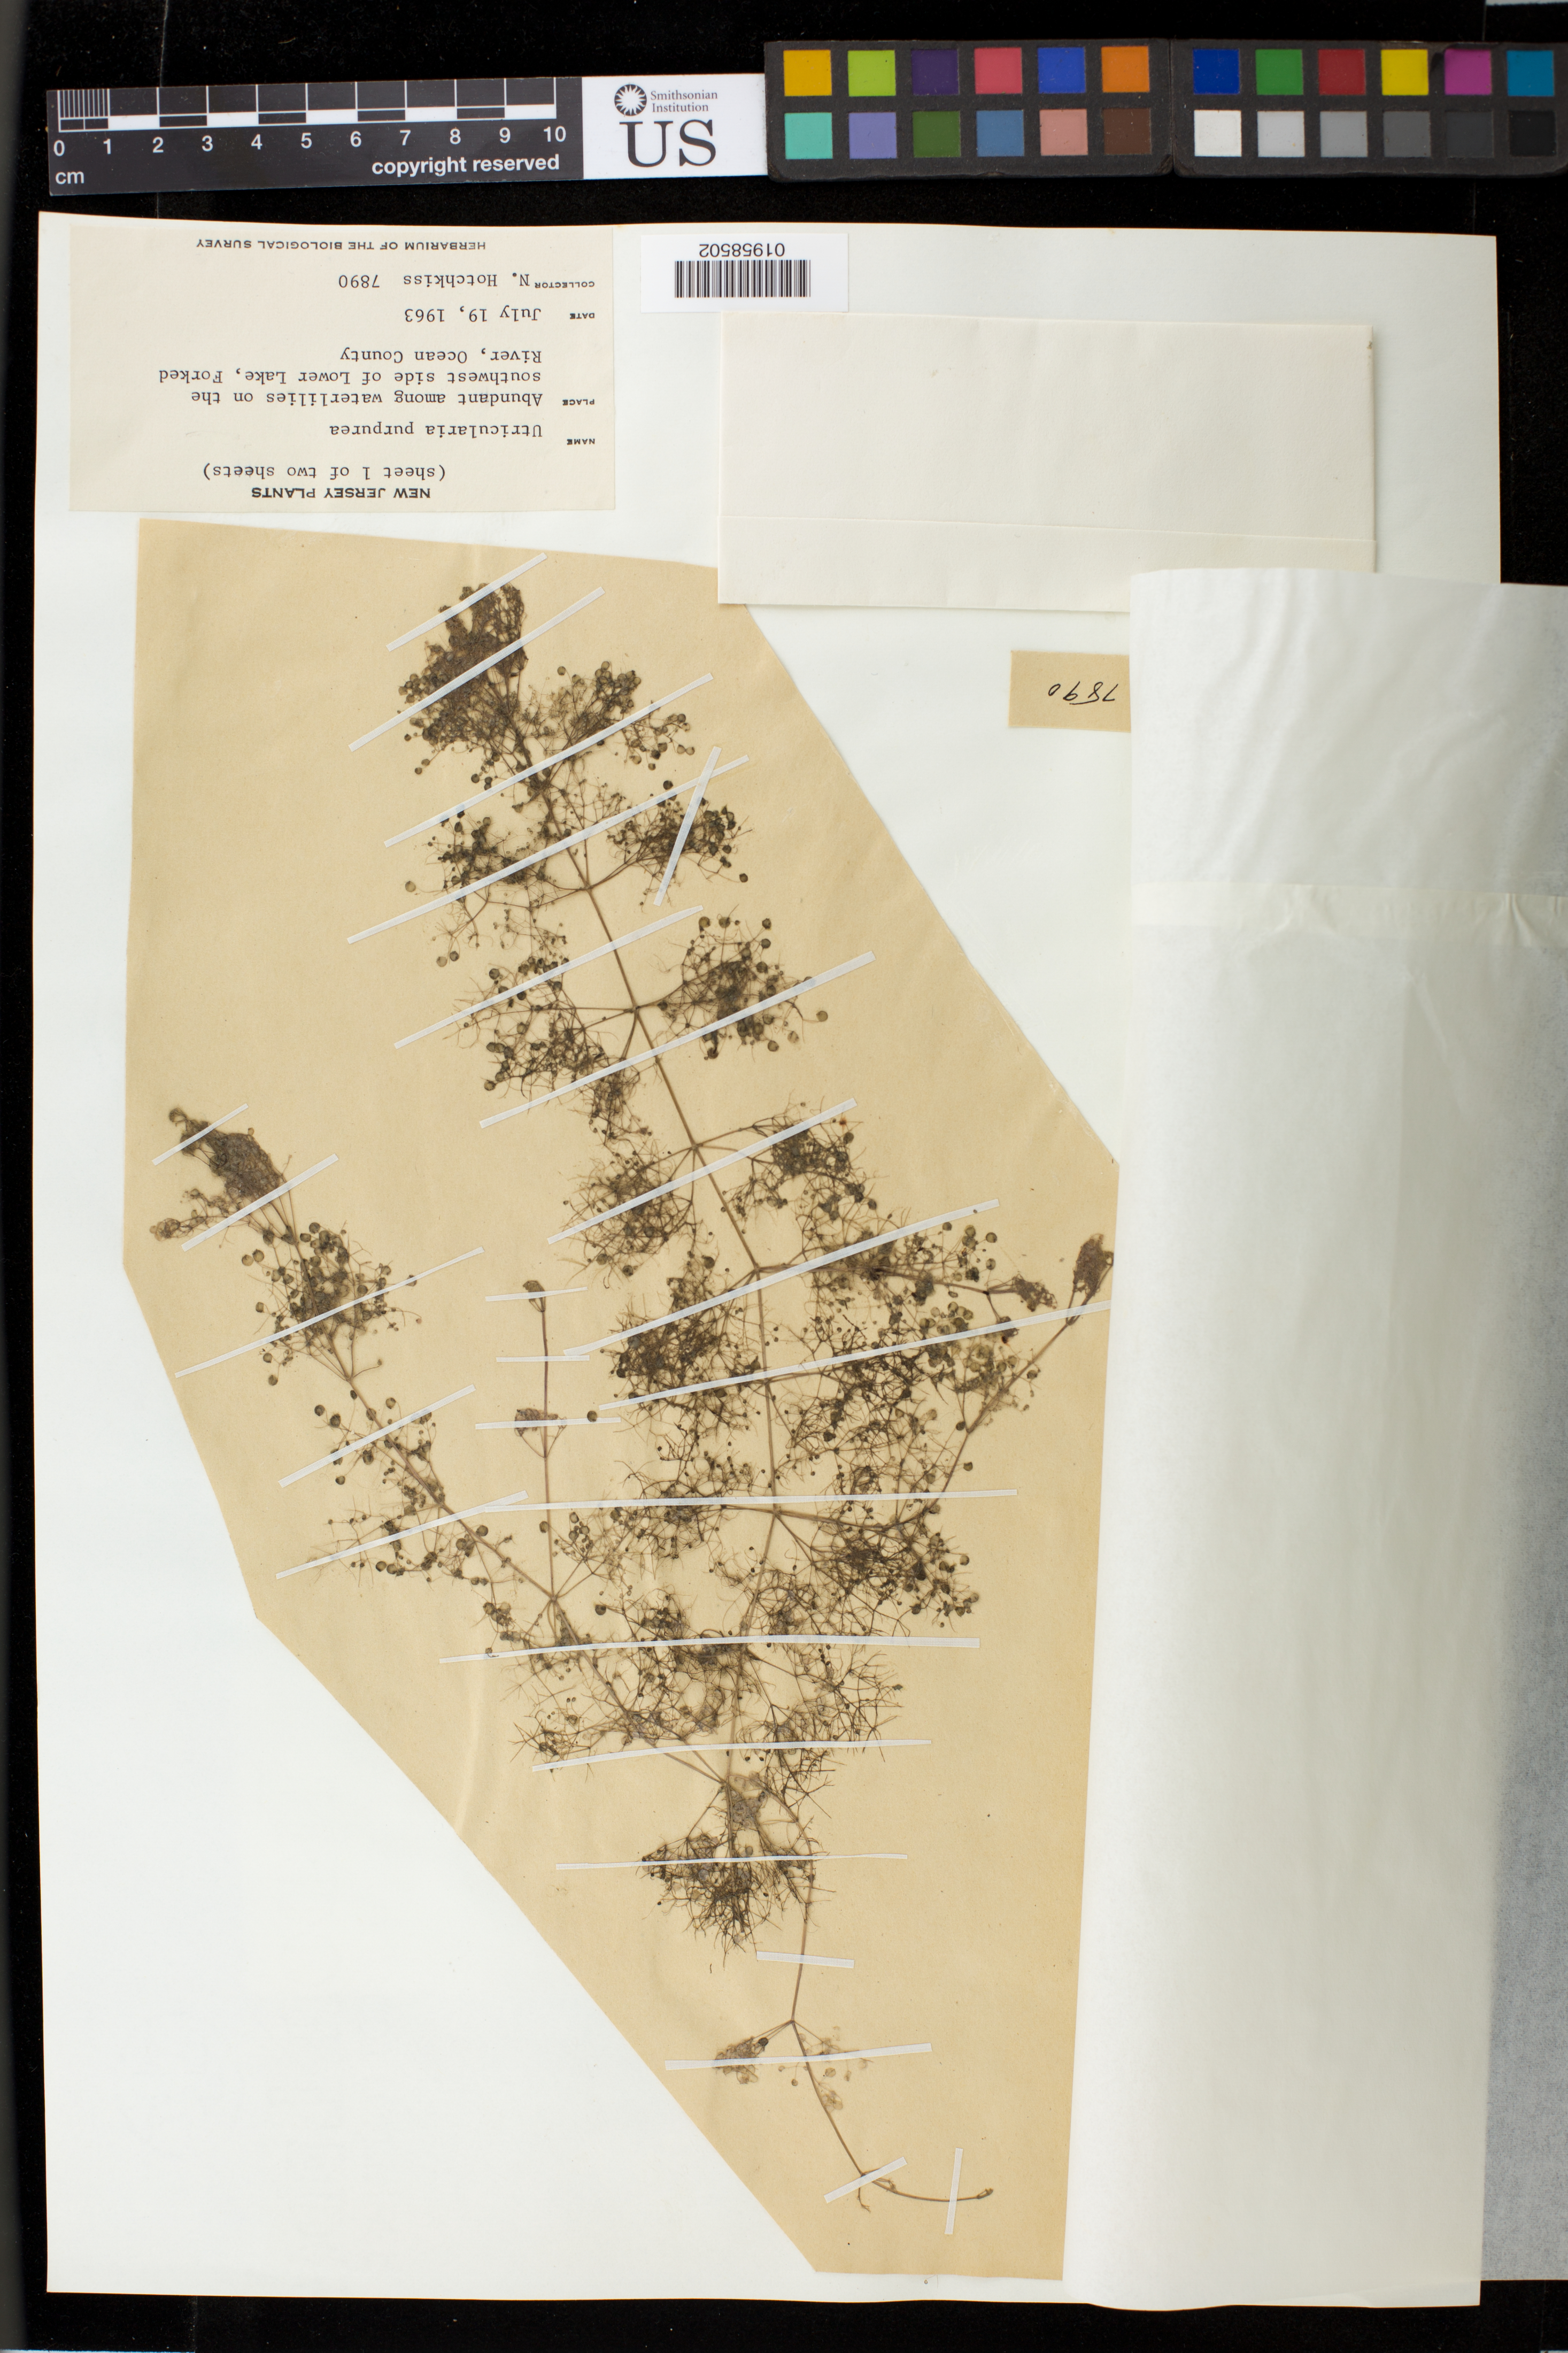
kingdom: Plantae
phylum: Tracheophyta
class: Magnoliopsida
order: Lamiales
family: Lentibulariaceae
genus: Utricularia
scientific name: Utricularia purpurea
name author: Walter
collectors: N. Hotchkiss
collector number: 7890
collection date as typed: July 19, 1963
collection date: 1963-07-19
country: United States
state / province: New Jersey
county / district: Ocean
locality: On the southwest side of Lower Lake, Forked River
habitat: among waterlilies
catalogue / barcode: US 3610995